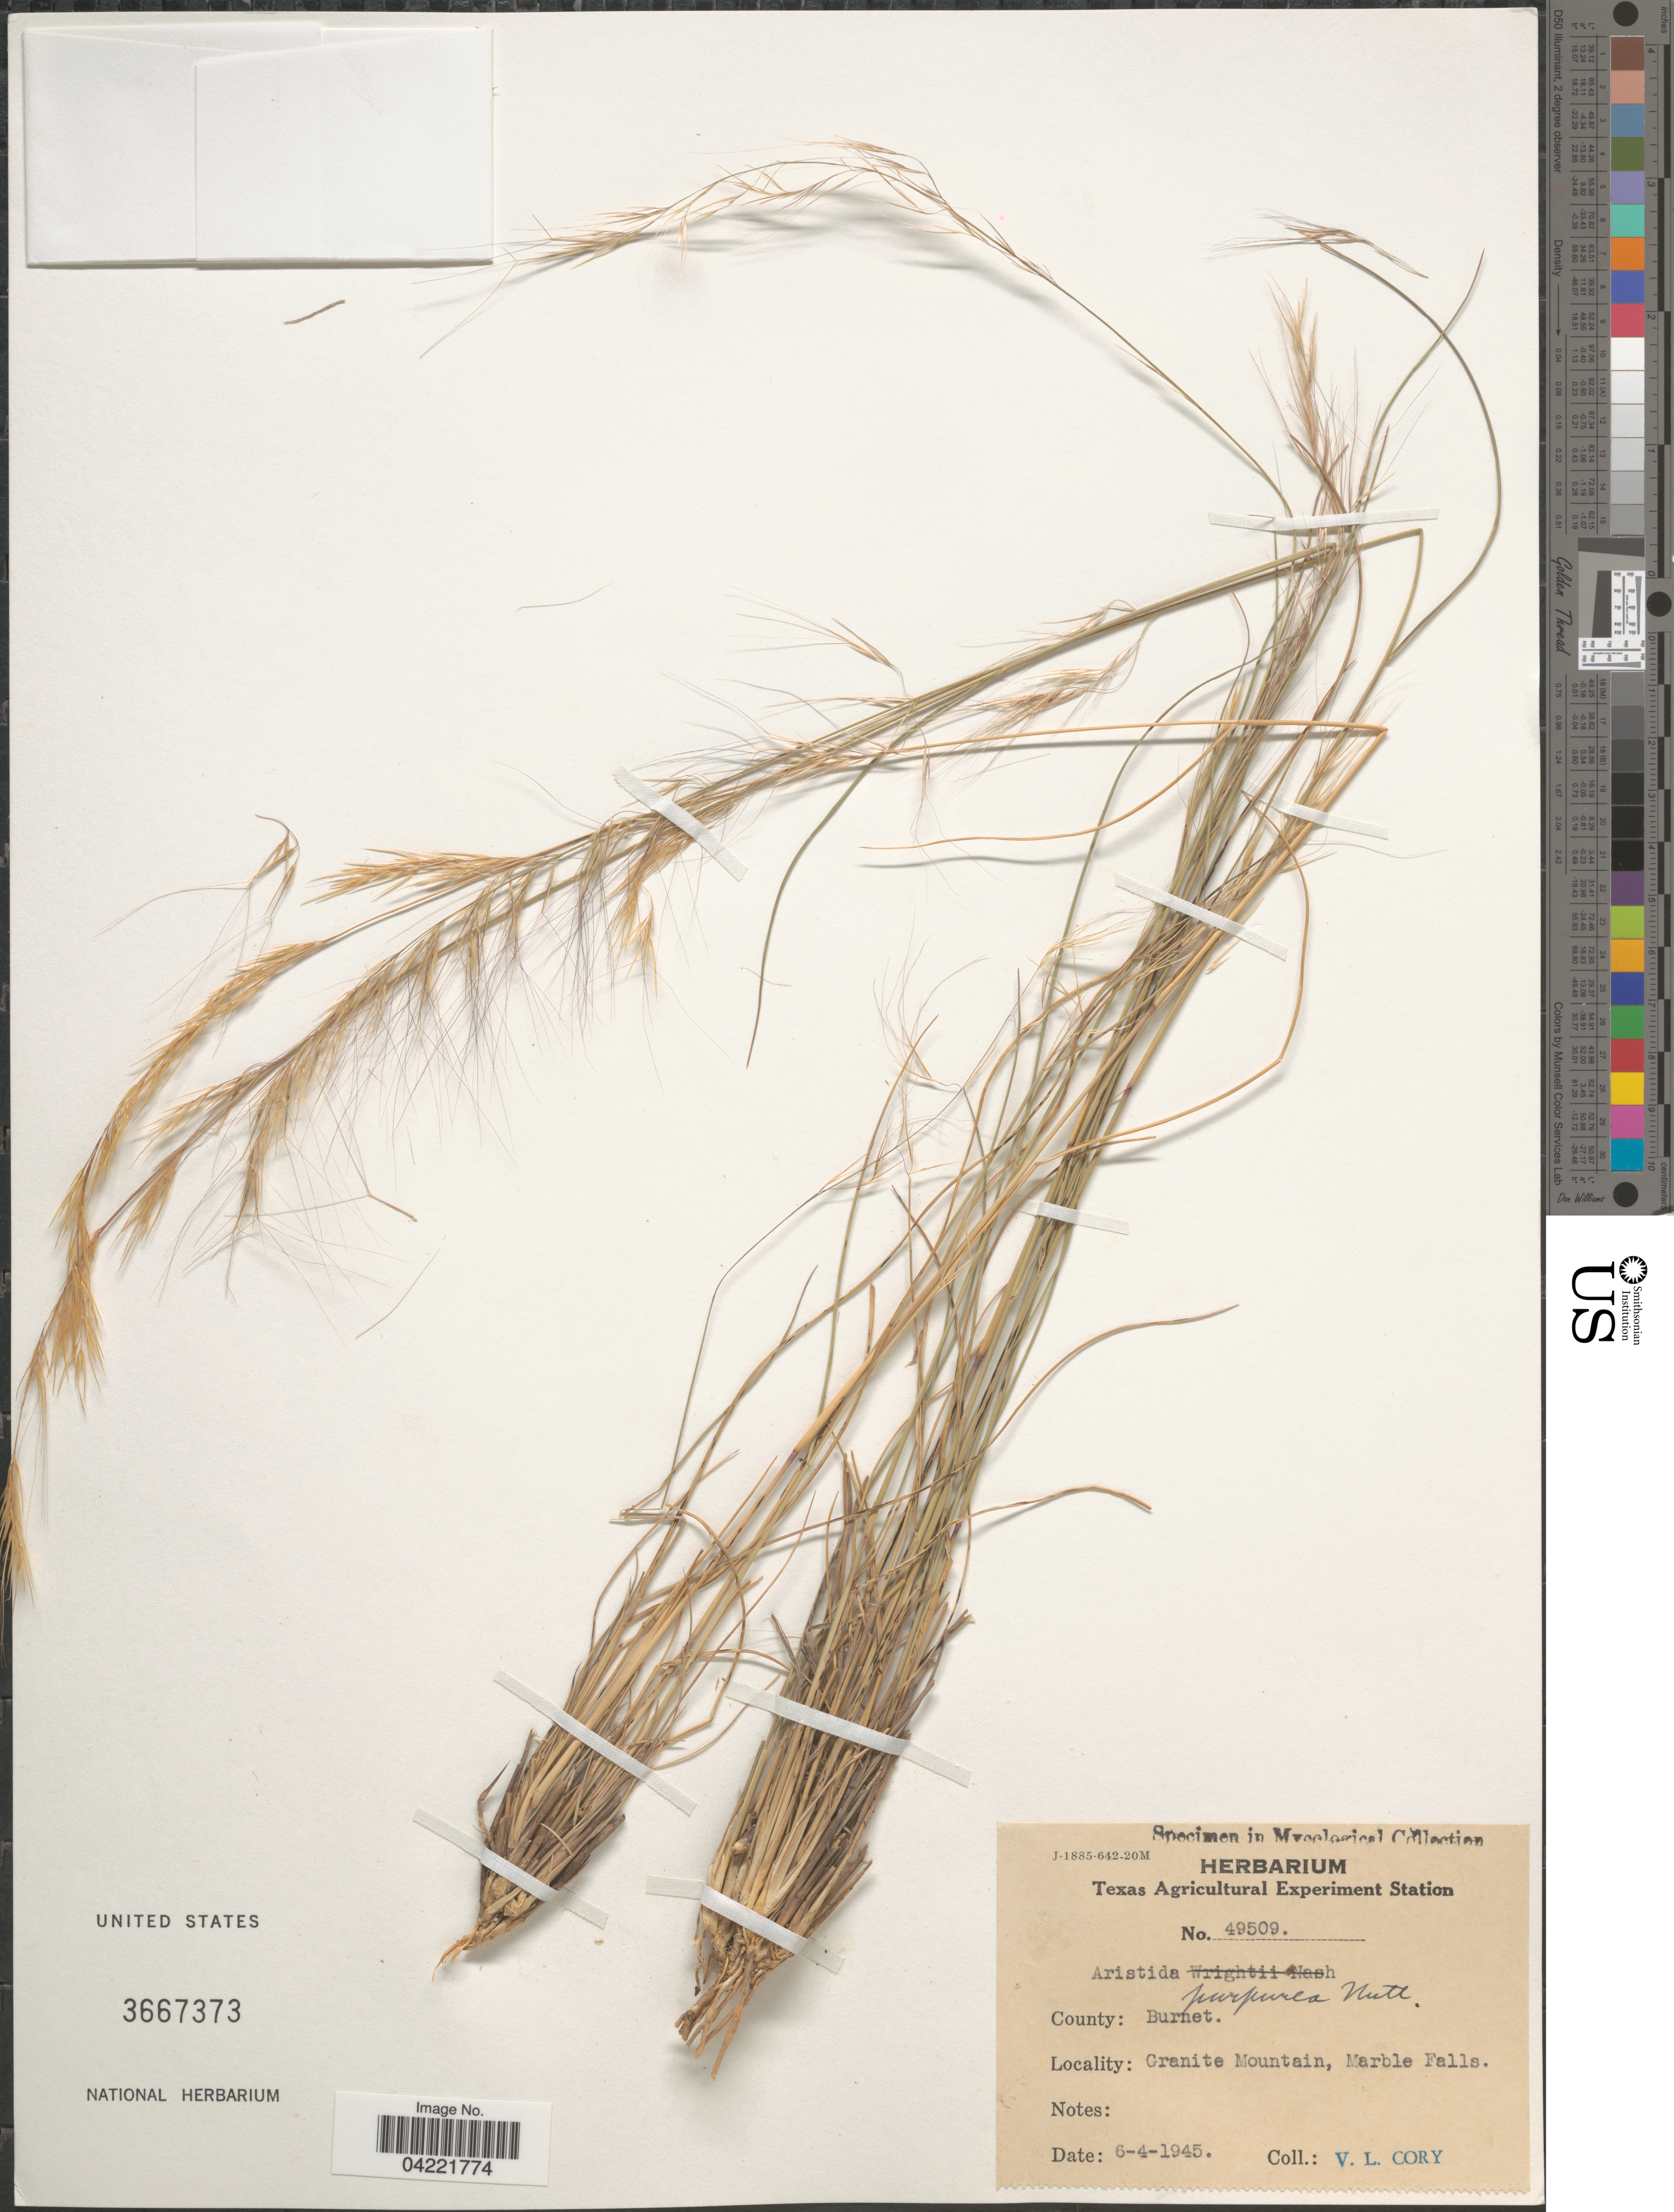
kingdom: Plantae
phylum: Tracheophyta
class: Liliopsida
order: Poales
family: Poaceae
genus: Aristida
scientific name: Aristida purpurea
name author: Nutt.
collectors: V. Cory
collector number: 49509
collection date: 1945-06-04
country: United States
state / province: Texas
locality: County: Burnet. Granite Mountain, Marble Falls.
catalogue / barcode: US 3667373